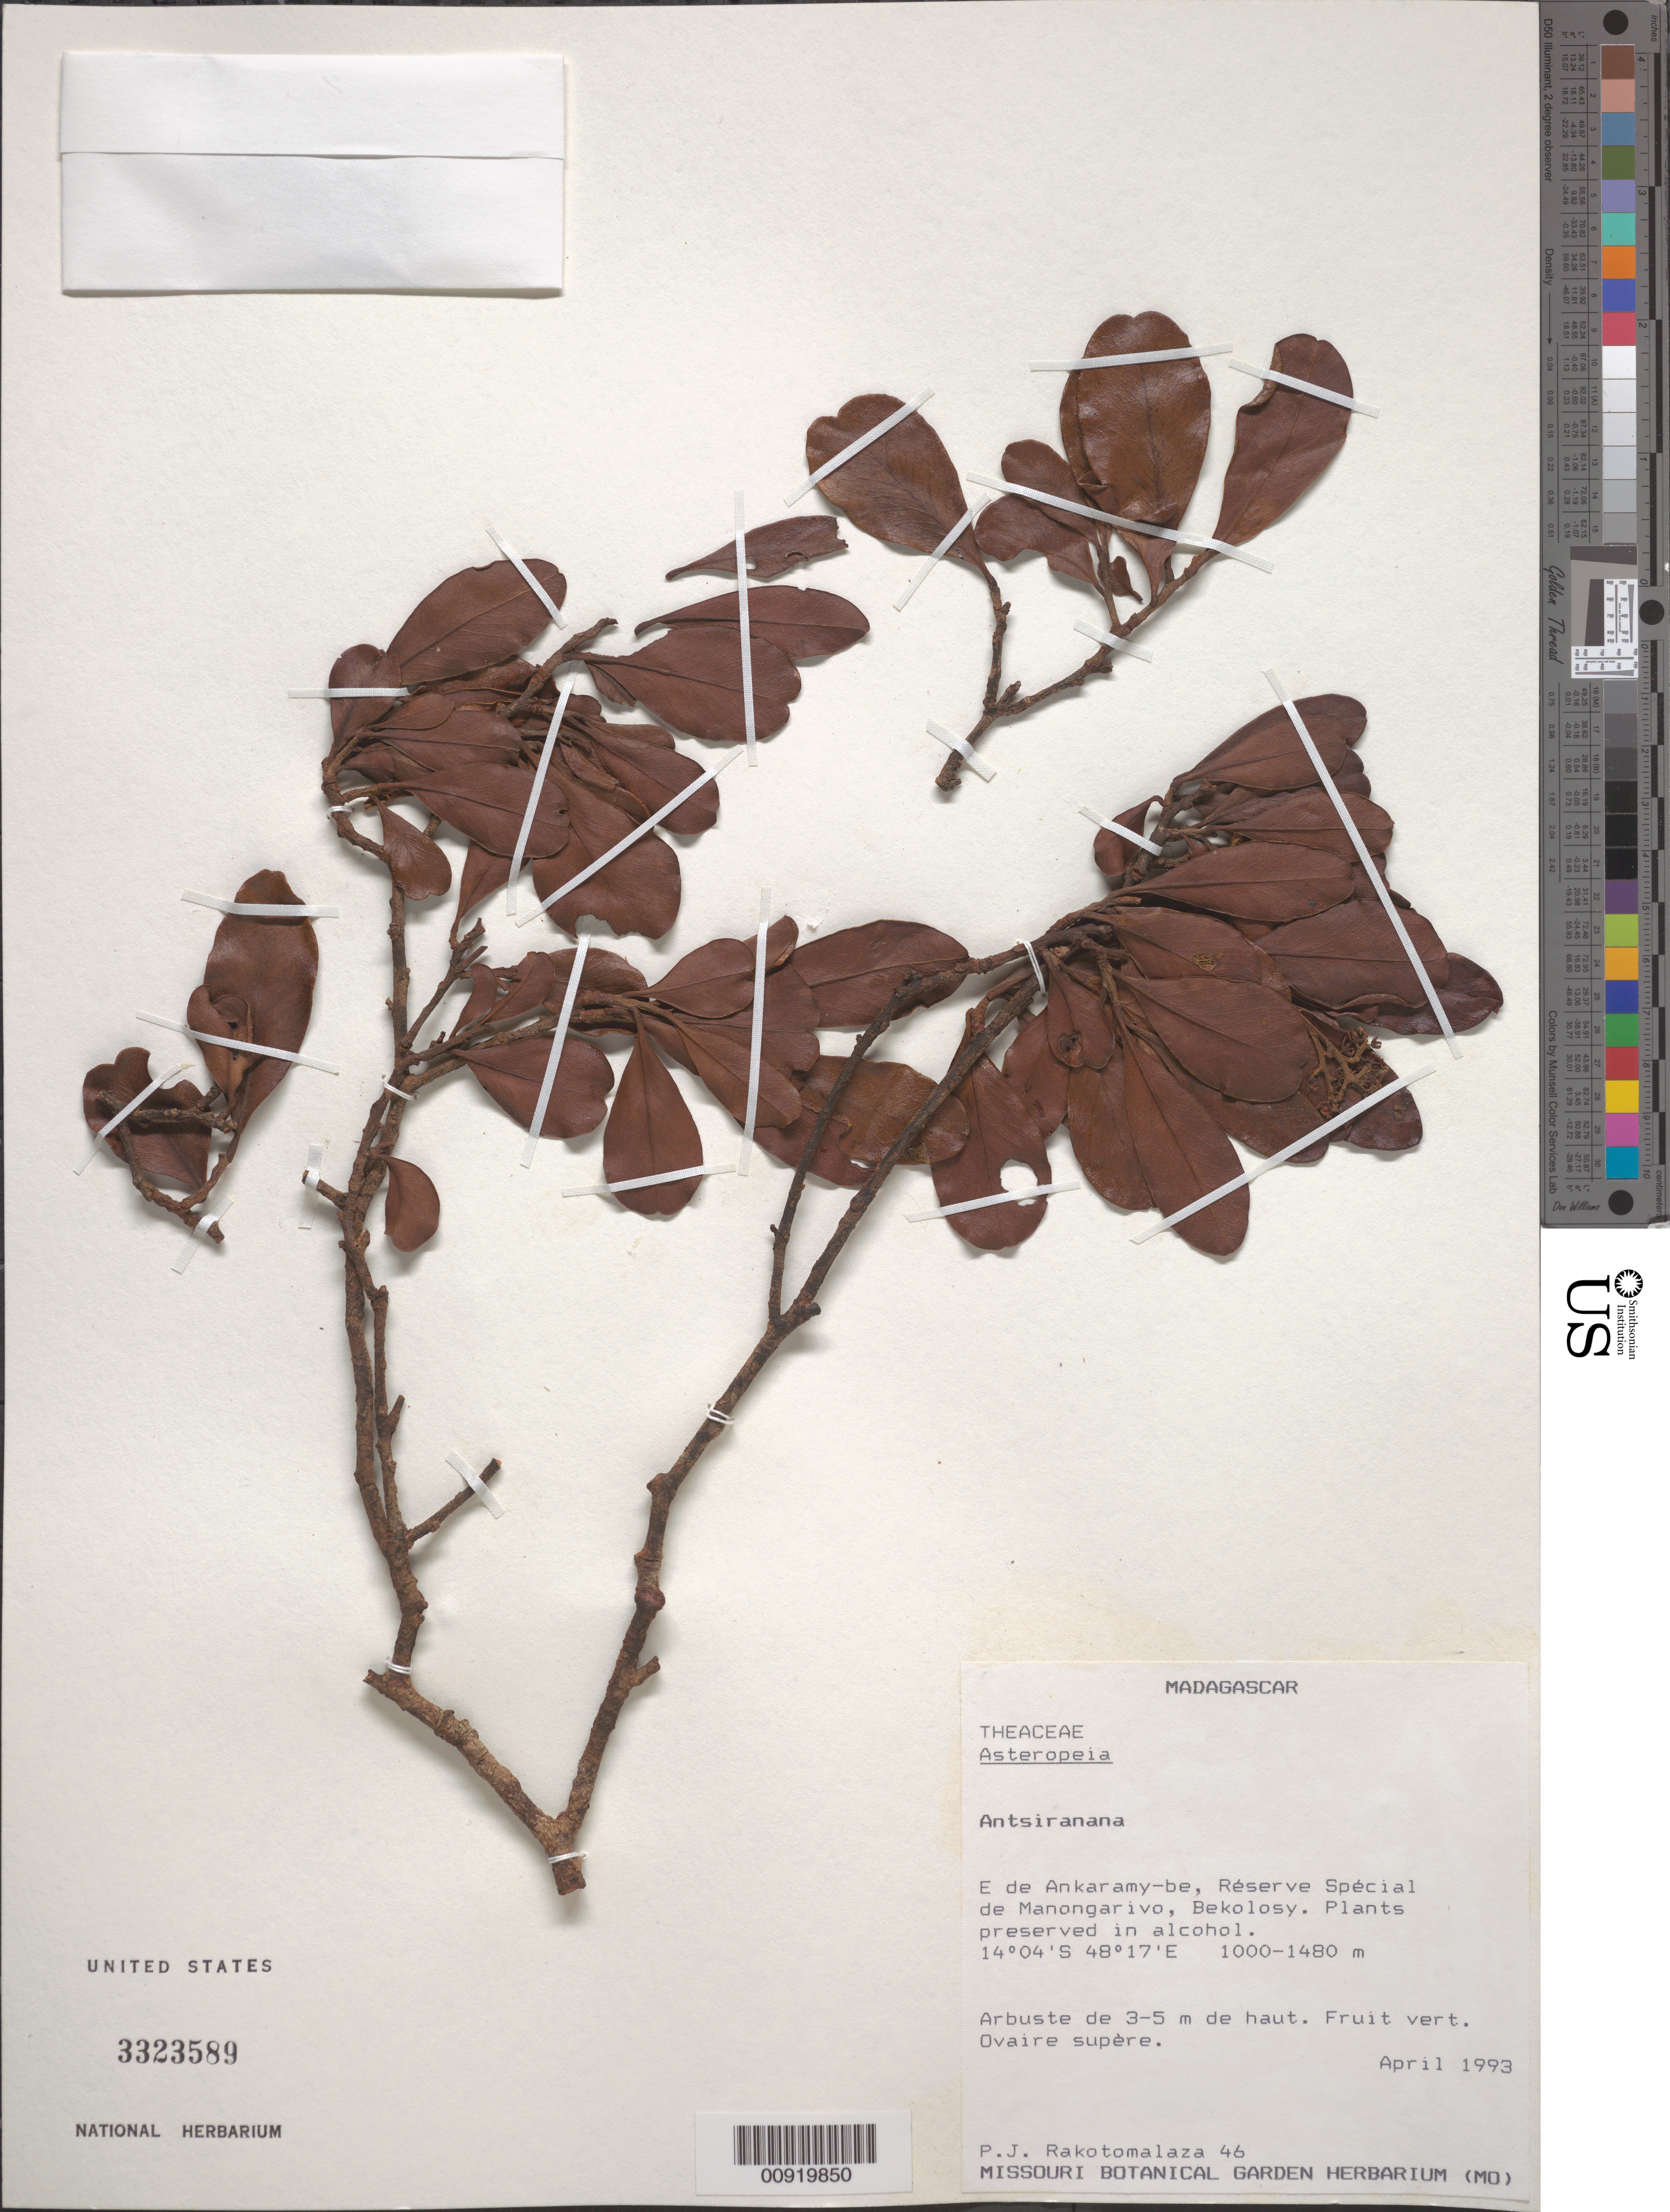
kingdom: Plantae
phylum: Tracheophyta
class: Magnoliopsida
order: Caryophyllales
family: Asteropeiaceae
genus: Asteropeia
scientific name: Asteropeia sp.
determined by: Weitzman, A. L.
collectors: P. J. Rakotomalaza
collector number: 46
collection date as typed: Apr 1993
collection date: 1993-04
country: Madagascar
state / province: Diana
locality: E de Ankaramy-be, Réserve Spécial de Manongarivo, Bekolosy.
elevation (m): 1000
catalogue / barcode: US 3323589